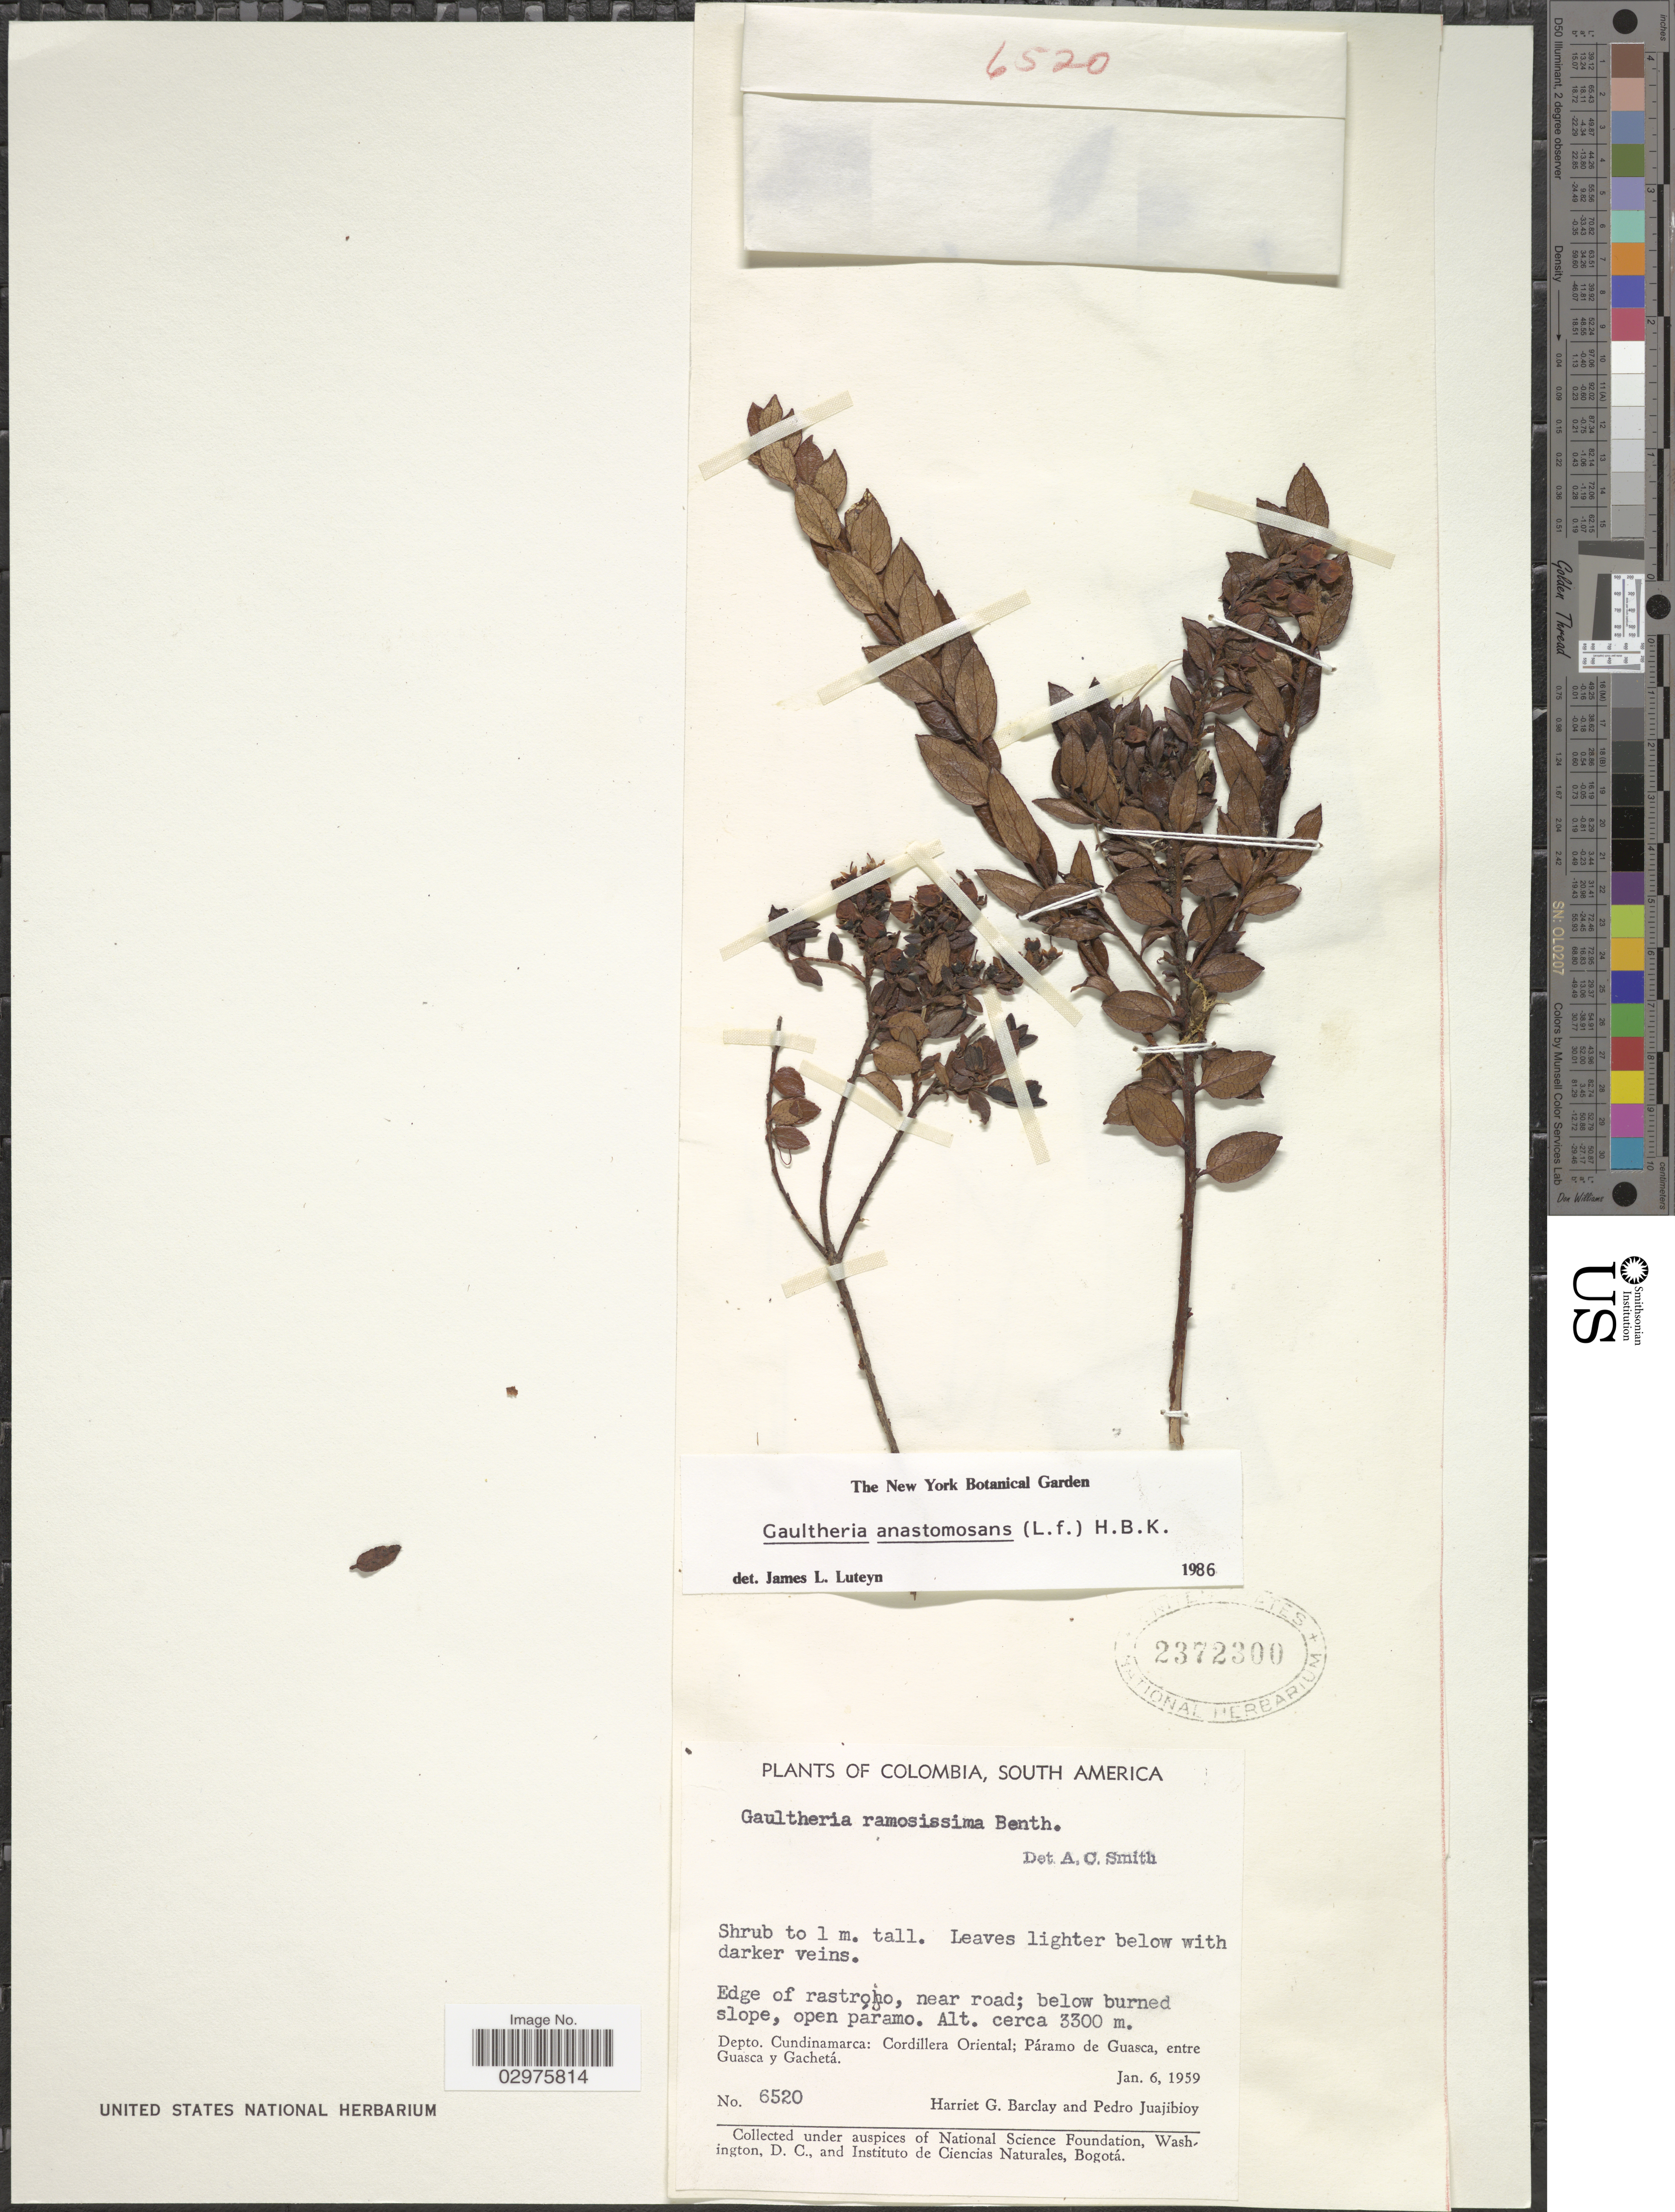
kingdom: Plantae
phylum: Tracheophyta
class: Magnoliopsida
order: Ericales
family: Ericaceae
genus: Gaultheria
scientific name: Gaultheria anastomosans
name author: (L. f.) Kunth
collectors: H. G. Barclay & P. Juajibioy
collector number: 6520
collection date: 1959-01-06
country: Colombia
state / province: Cundinamarca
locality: Depto. Cundinamarca: Cordillera Oriental; Páramo de Guasca, entre Guasca y Gachetá.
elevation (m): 3300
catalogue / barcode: US 2372300